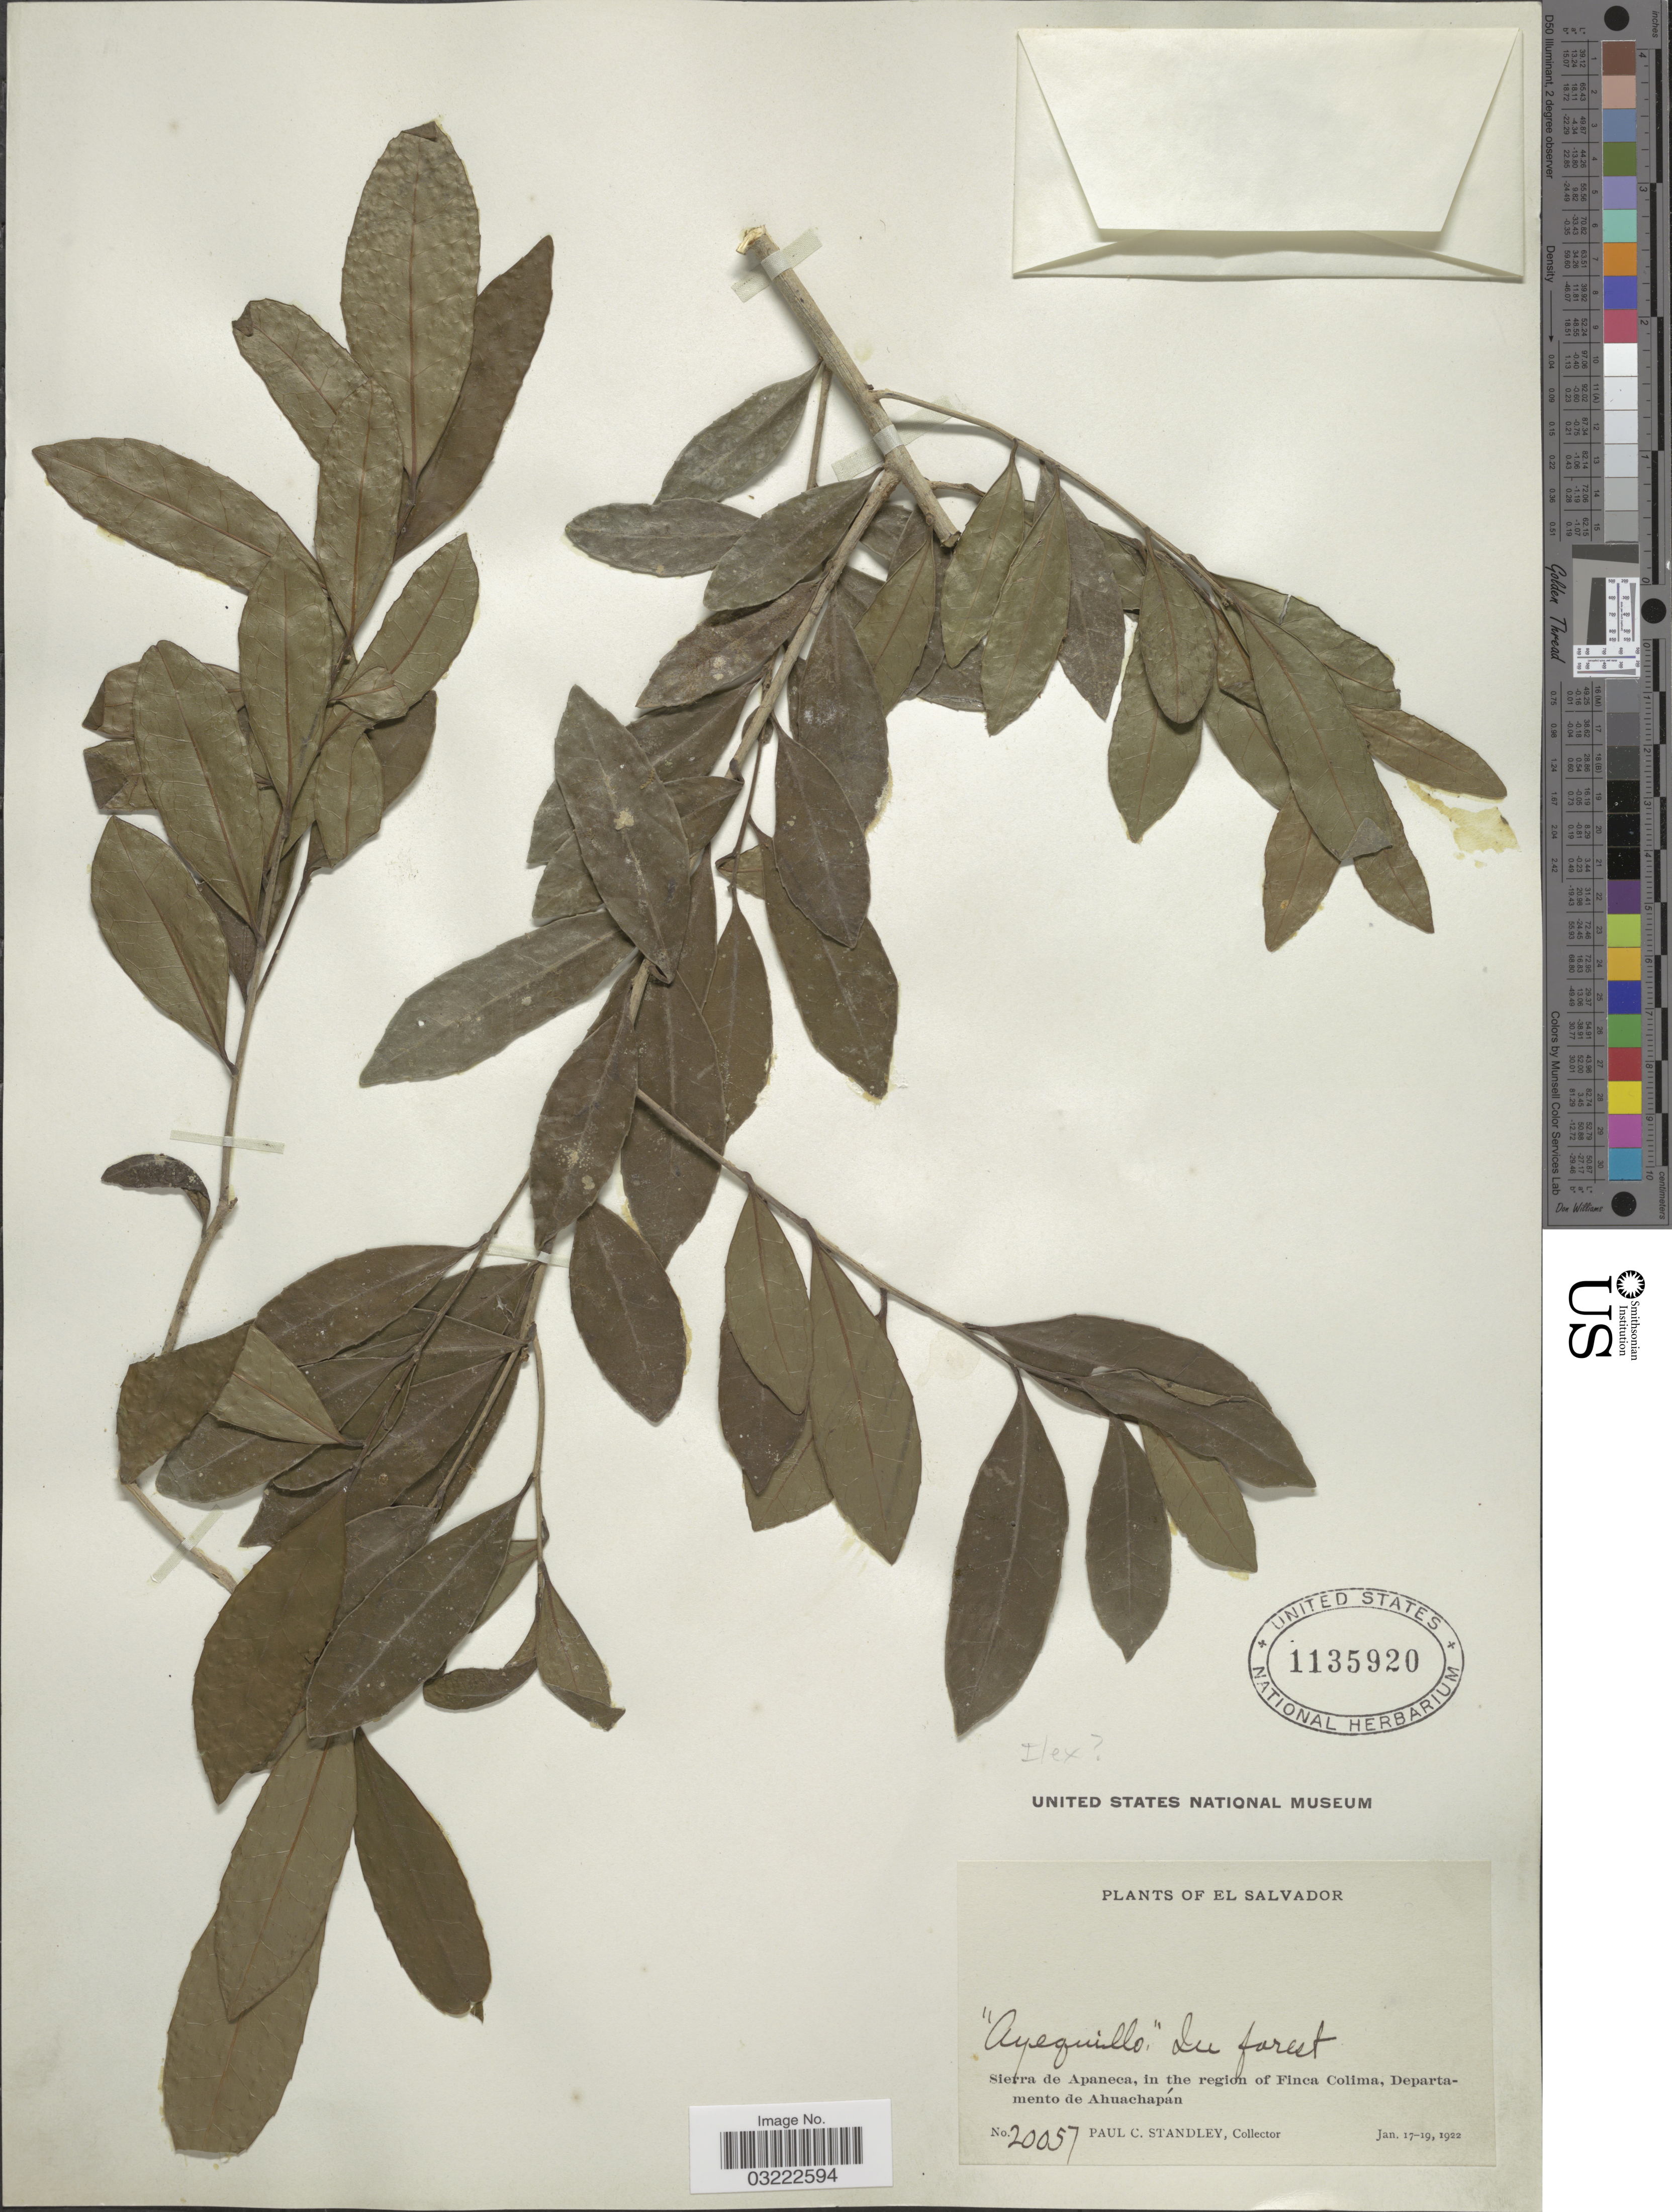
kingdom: Plantae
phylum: Tracheophyta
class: Magnoliopsida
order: Aquifoliales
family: Aquifoliaceae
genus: Ilex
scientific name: Ilex sp.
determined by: Trujillo, A. M.; Londoño-Echeverri, Y.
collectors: P. C. Standley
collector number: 20057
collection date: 1922-01-17/1922-01-19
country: El Salvador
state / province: Ahuachapan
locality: Sierra de Apaneca, in the region of Finca Colima, Departamento de Ahuachapán.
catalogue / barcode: US 1135920